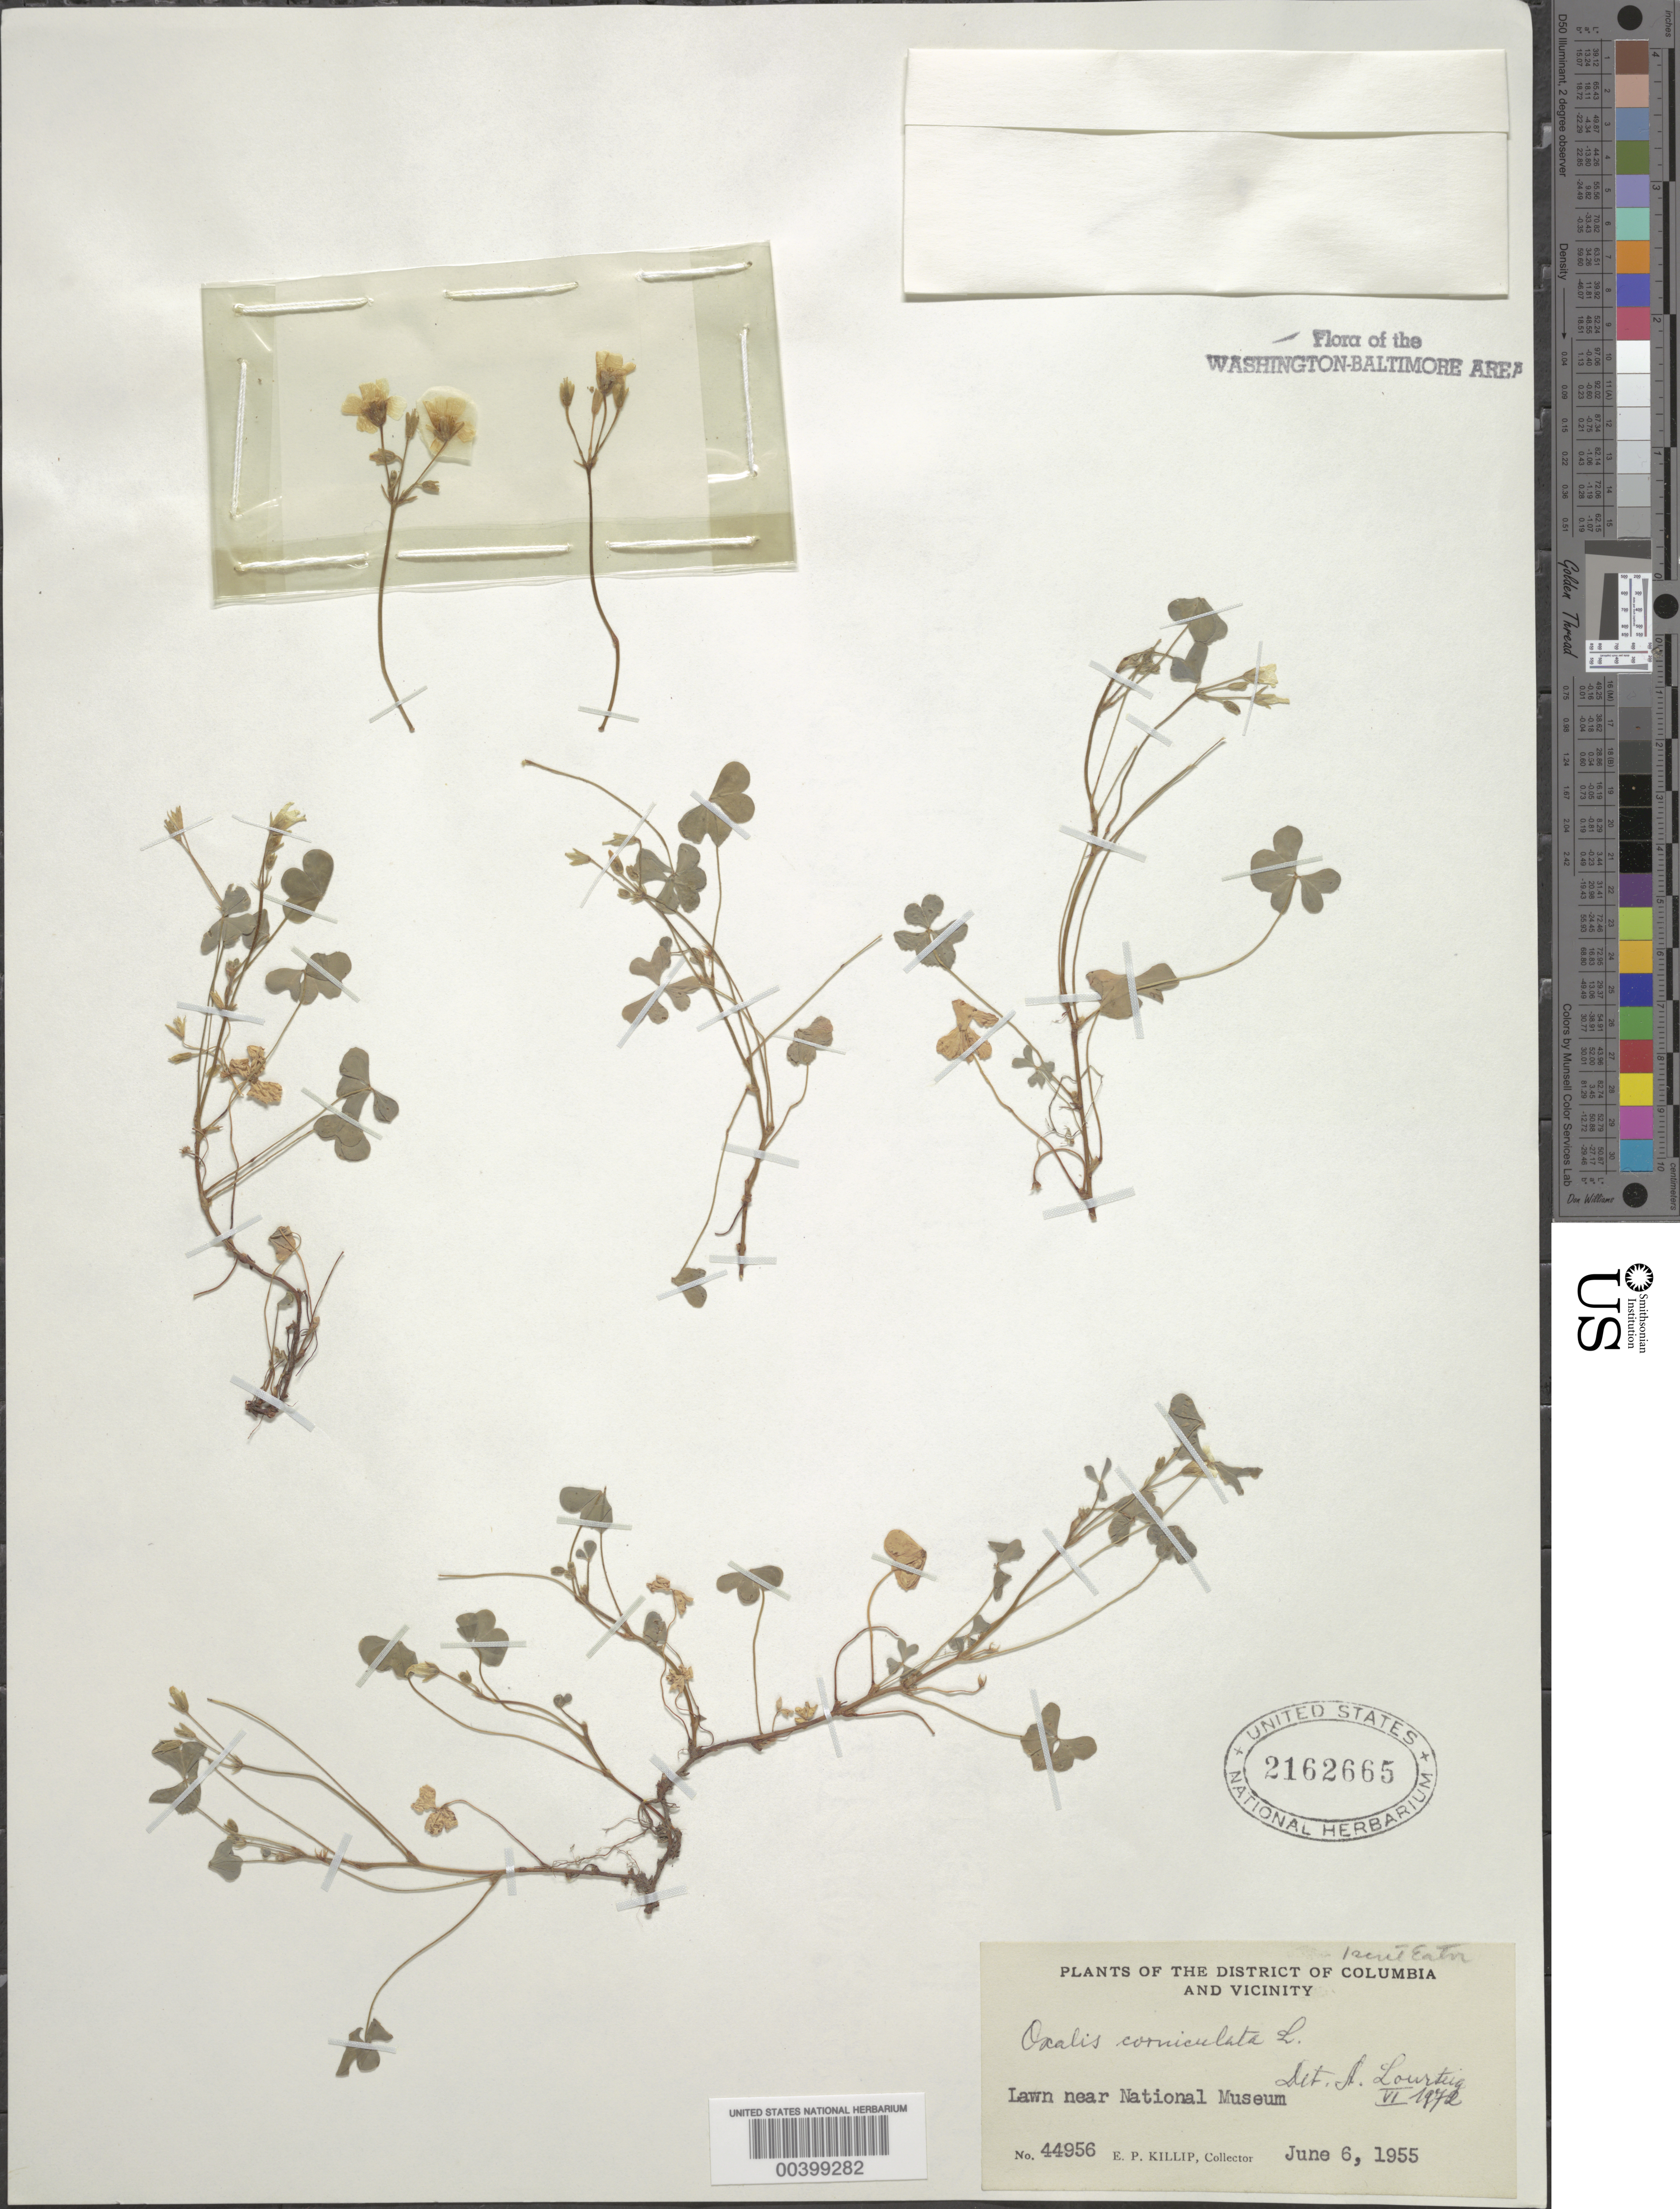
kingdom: Plantae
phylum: Tracheophyta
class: Magnoliopsida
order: Oxalidales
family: Oxalidaceae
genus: Oxalis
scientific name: Oxalis corniculata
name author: L.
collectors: E. P. Killip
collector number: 44956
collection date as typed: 06 Jun 1955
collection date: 1955-06-06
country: United States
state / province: District of Columbia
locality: National Museum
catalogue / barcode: US 2162665